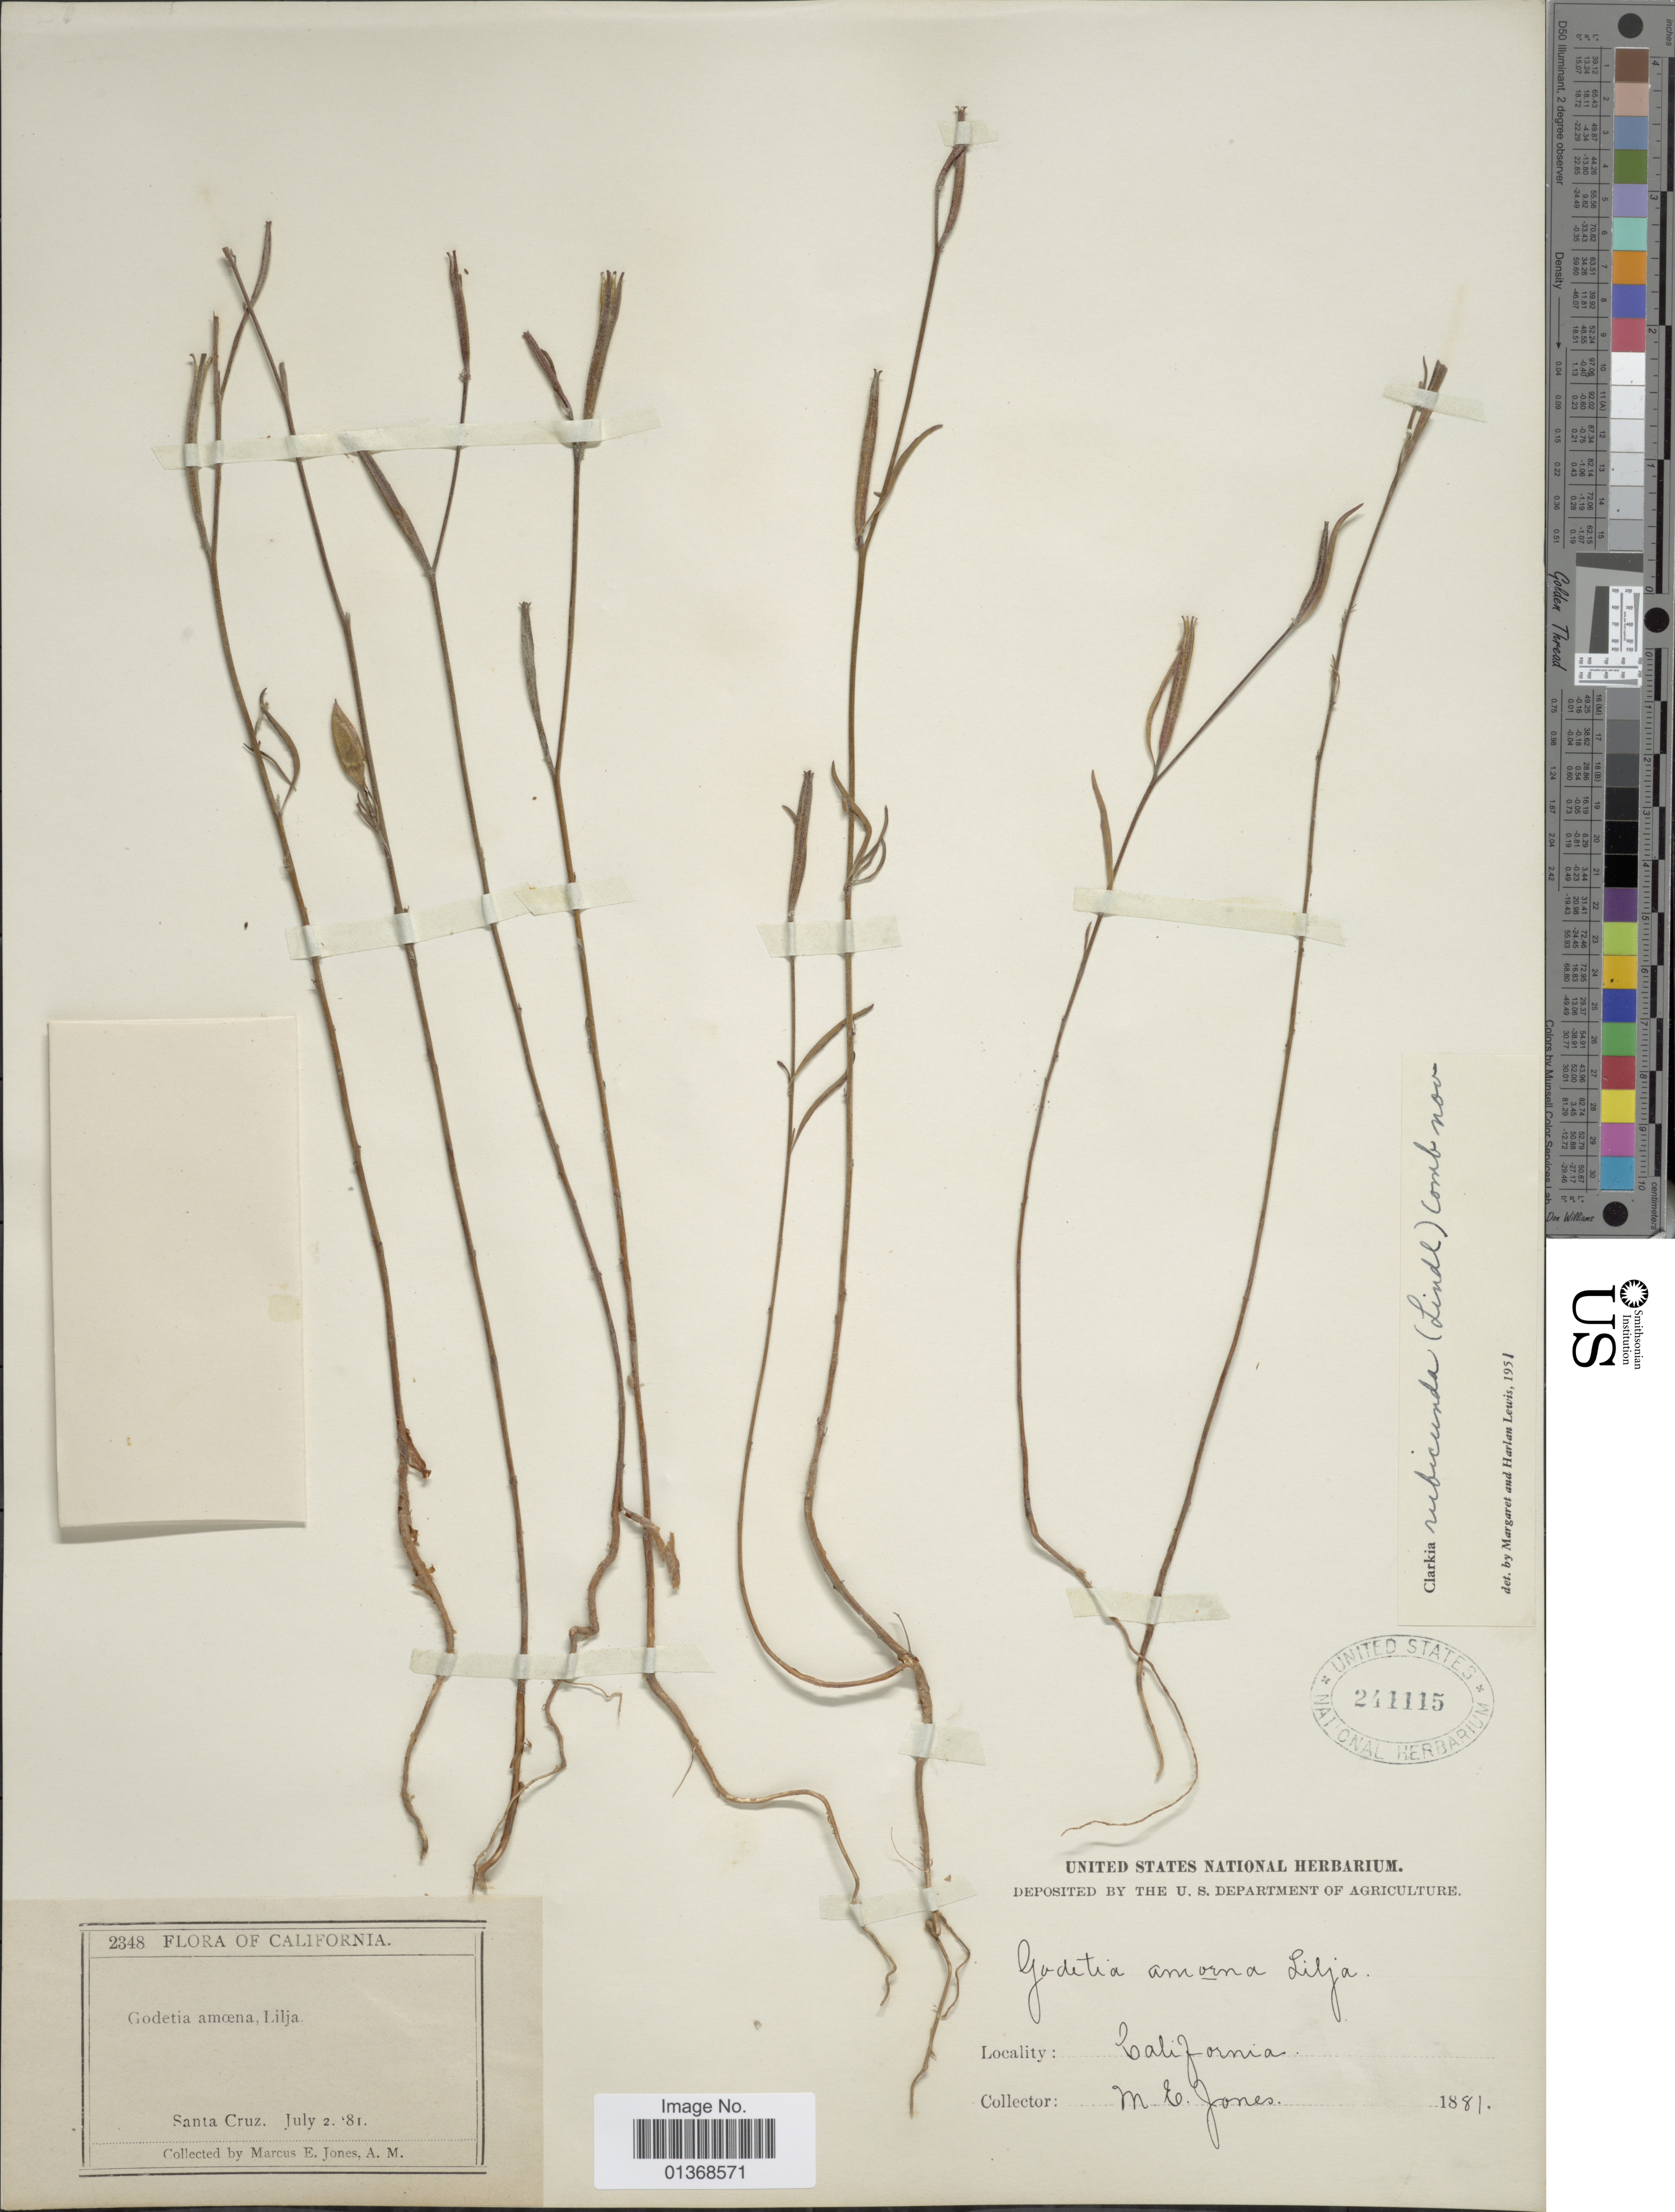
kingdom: Plantae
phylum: Tracheophyta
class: Magnoliopsida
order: Myrtales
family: Onagraceae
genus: Clarkia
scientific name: Clarkia rubicunda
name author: (Lindl.) F. H. Lewis & M.R. Lewis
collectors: M. E. Jones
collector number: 2348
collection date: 1881-07-02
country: United States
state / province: California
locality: Santa Cruz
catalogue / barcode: US 241115